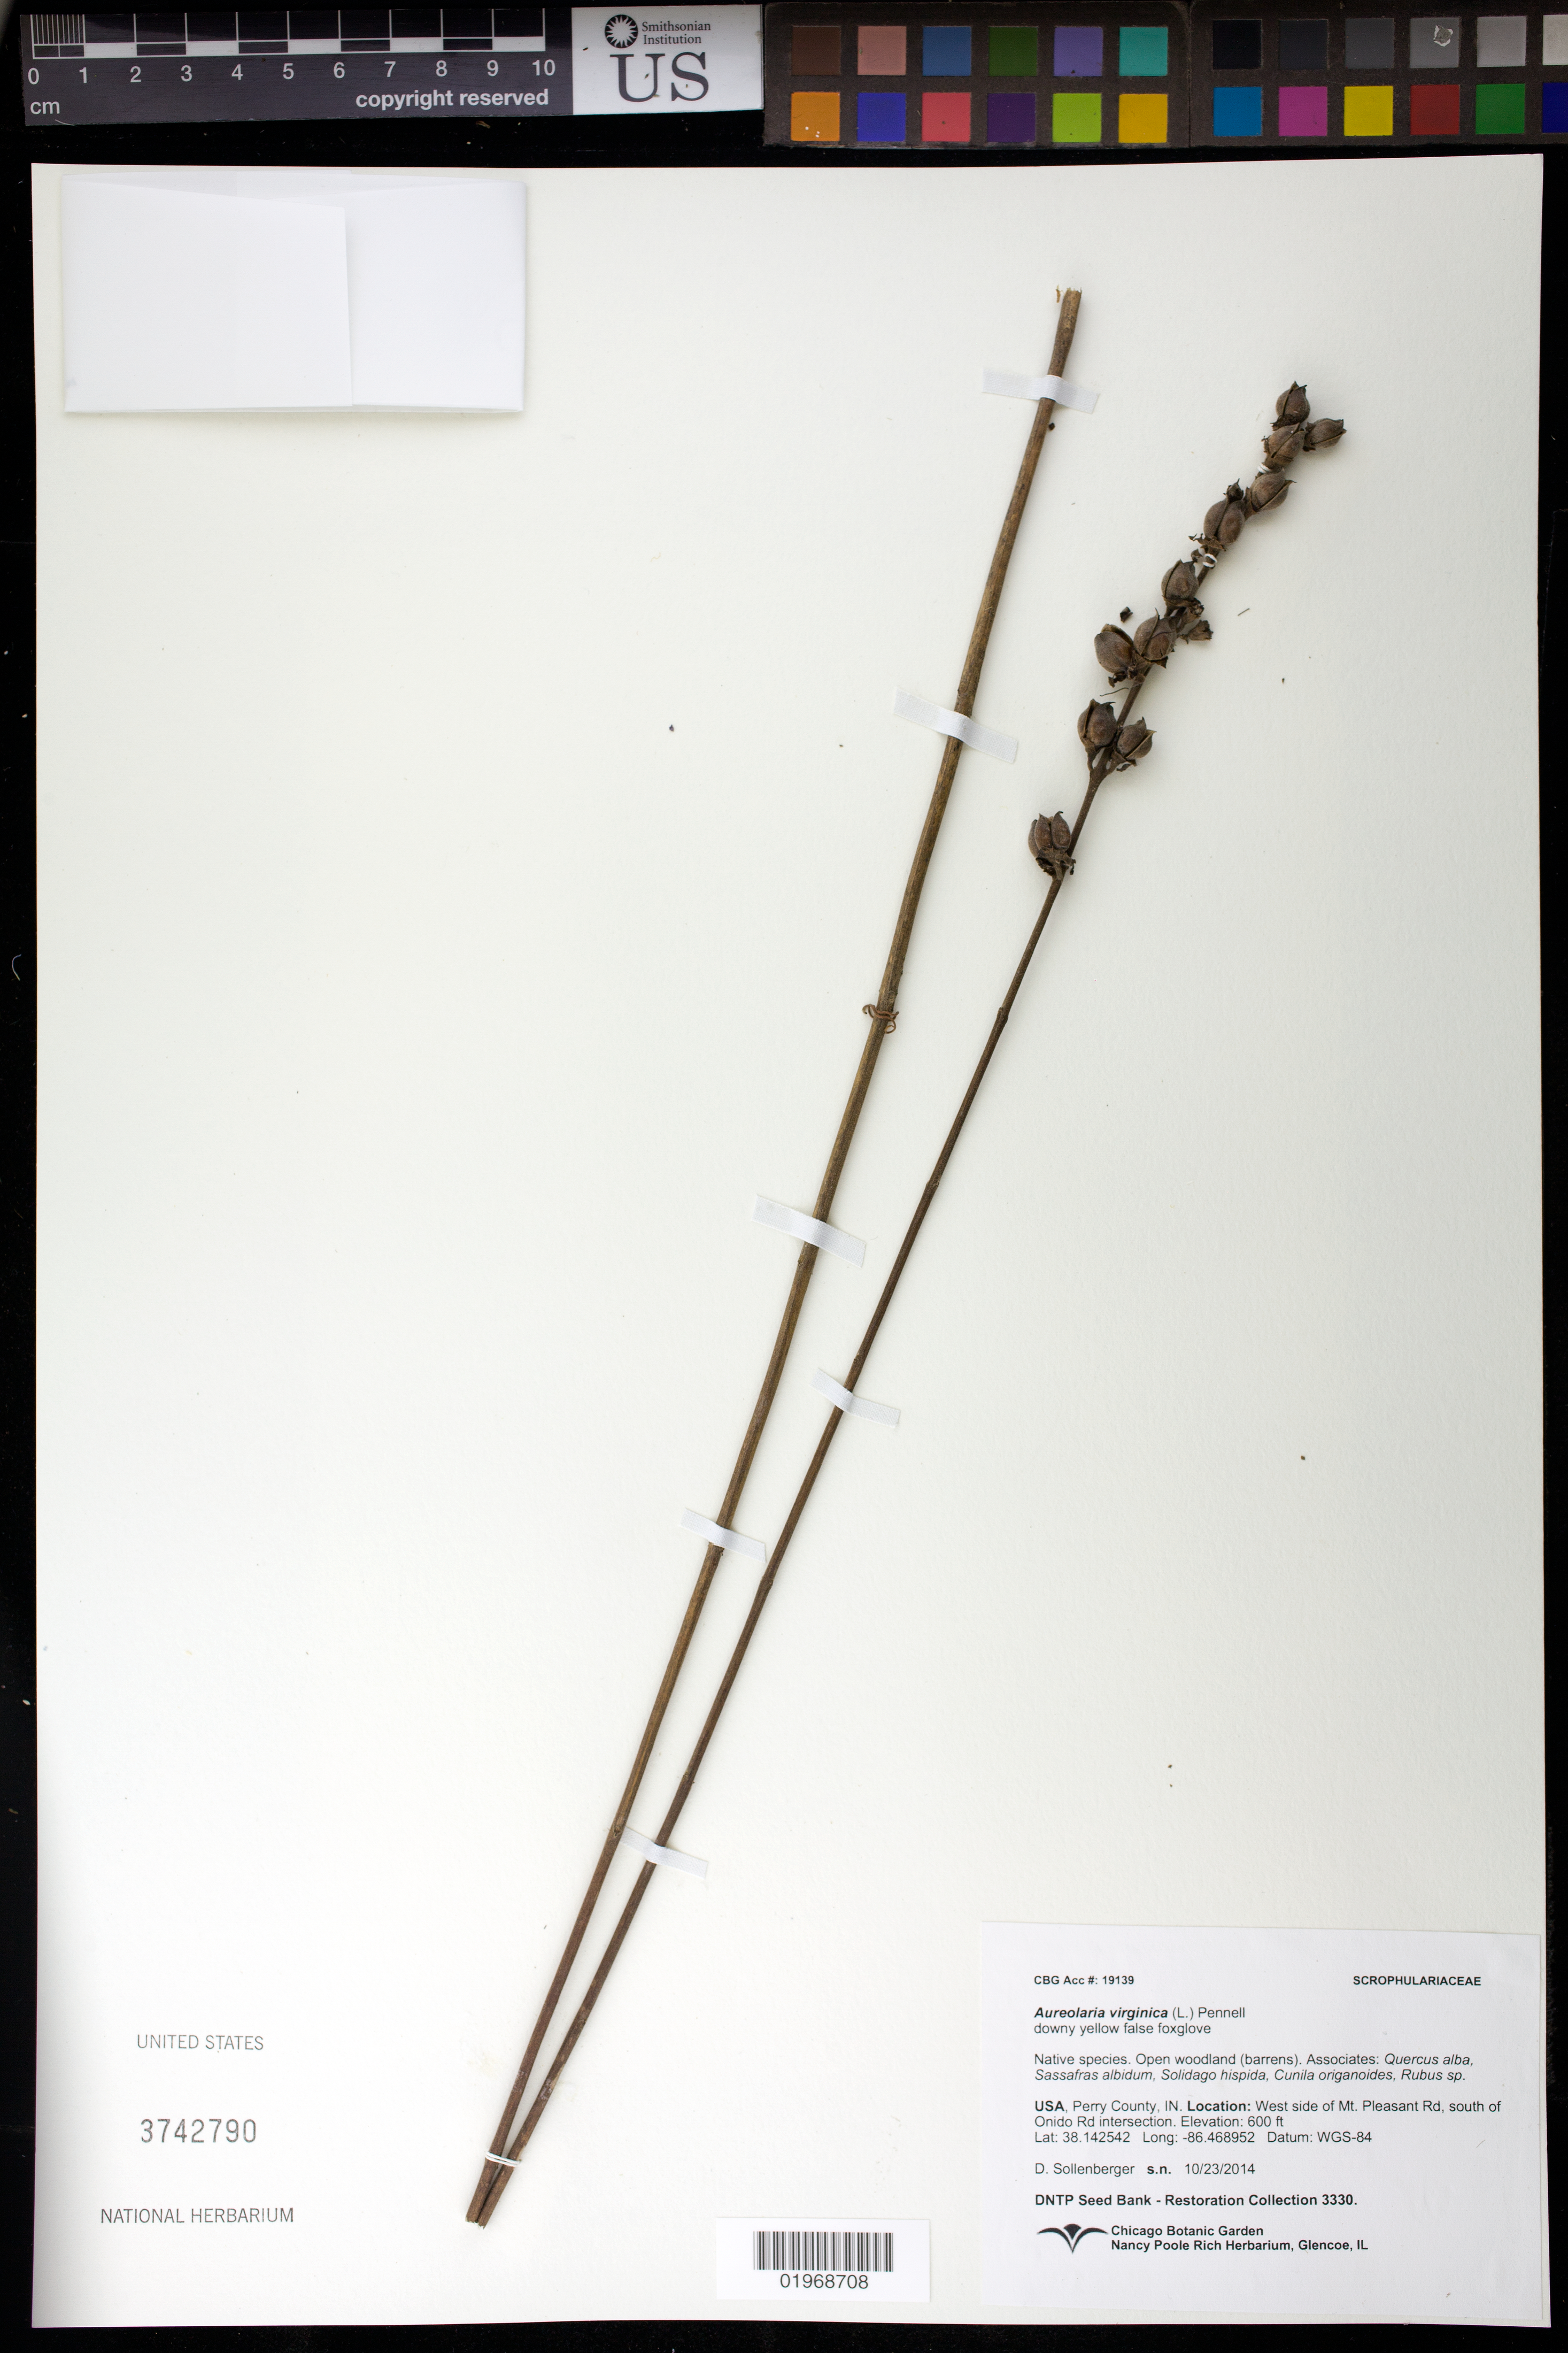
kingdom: Plantae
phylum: Tracheophyta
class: Magnoliopsida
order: Lamiales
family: Orobanchaceae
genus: Aureolaria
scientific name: Aureolaria virginica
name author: (L.) Pennell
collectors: D. Sollenberger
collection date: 2014-10-23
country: United States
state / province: Indiana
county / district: Perry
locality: W side of Mt. Pleasant Rd, S of Onido Rd intersection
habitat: open woodland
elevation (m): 183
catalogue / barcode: US 3742790